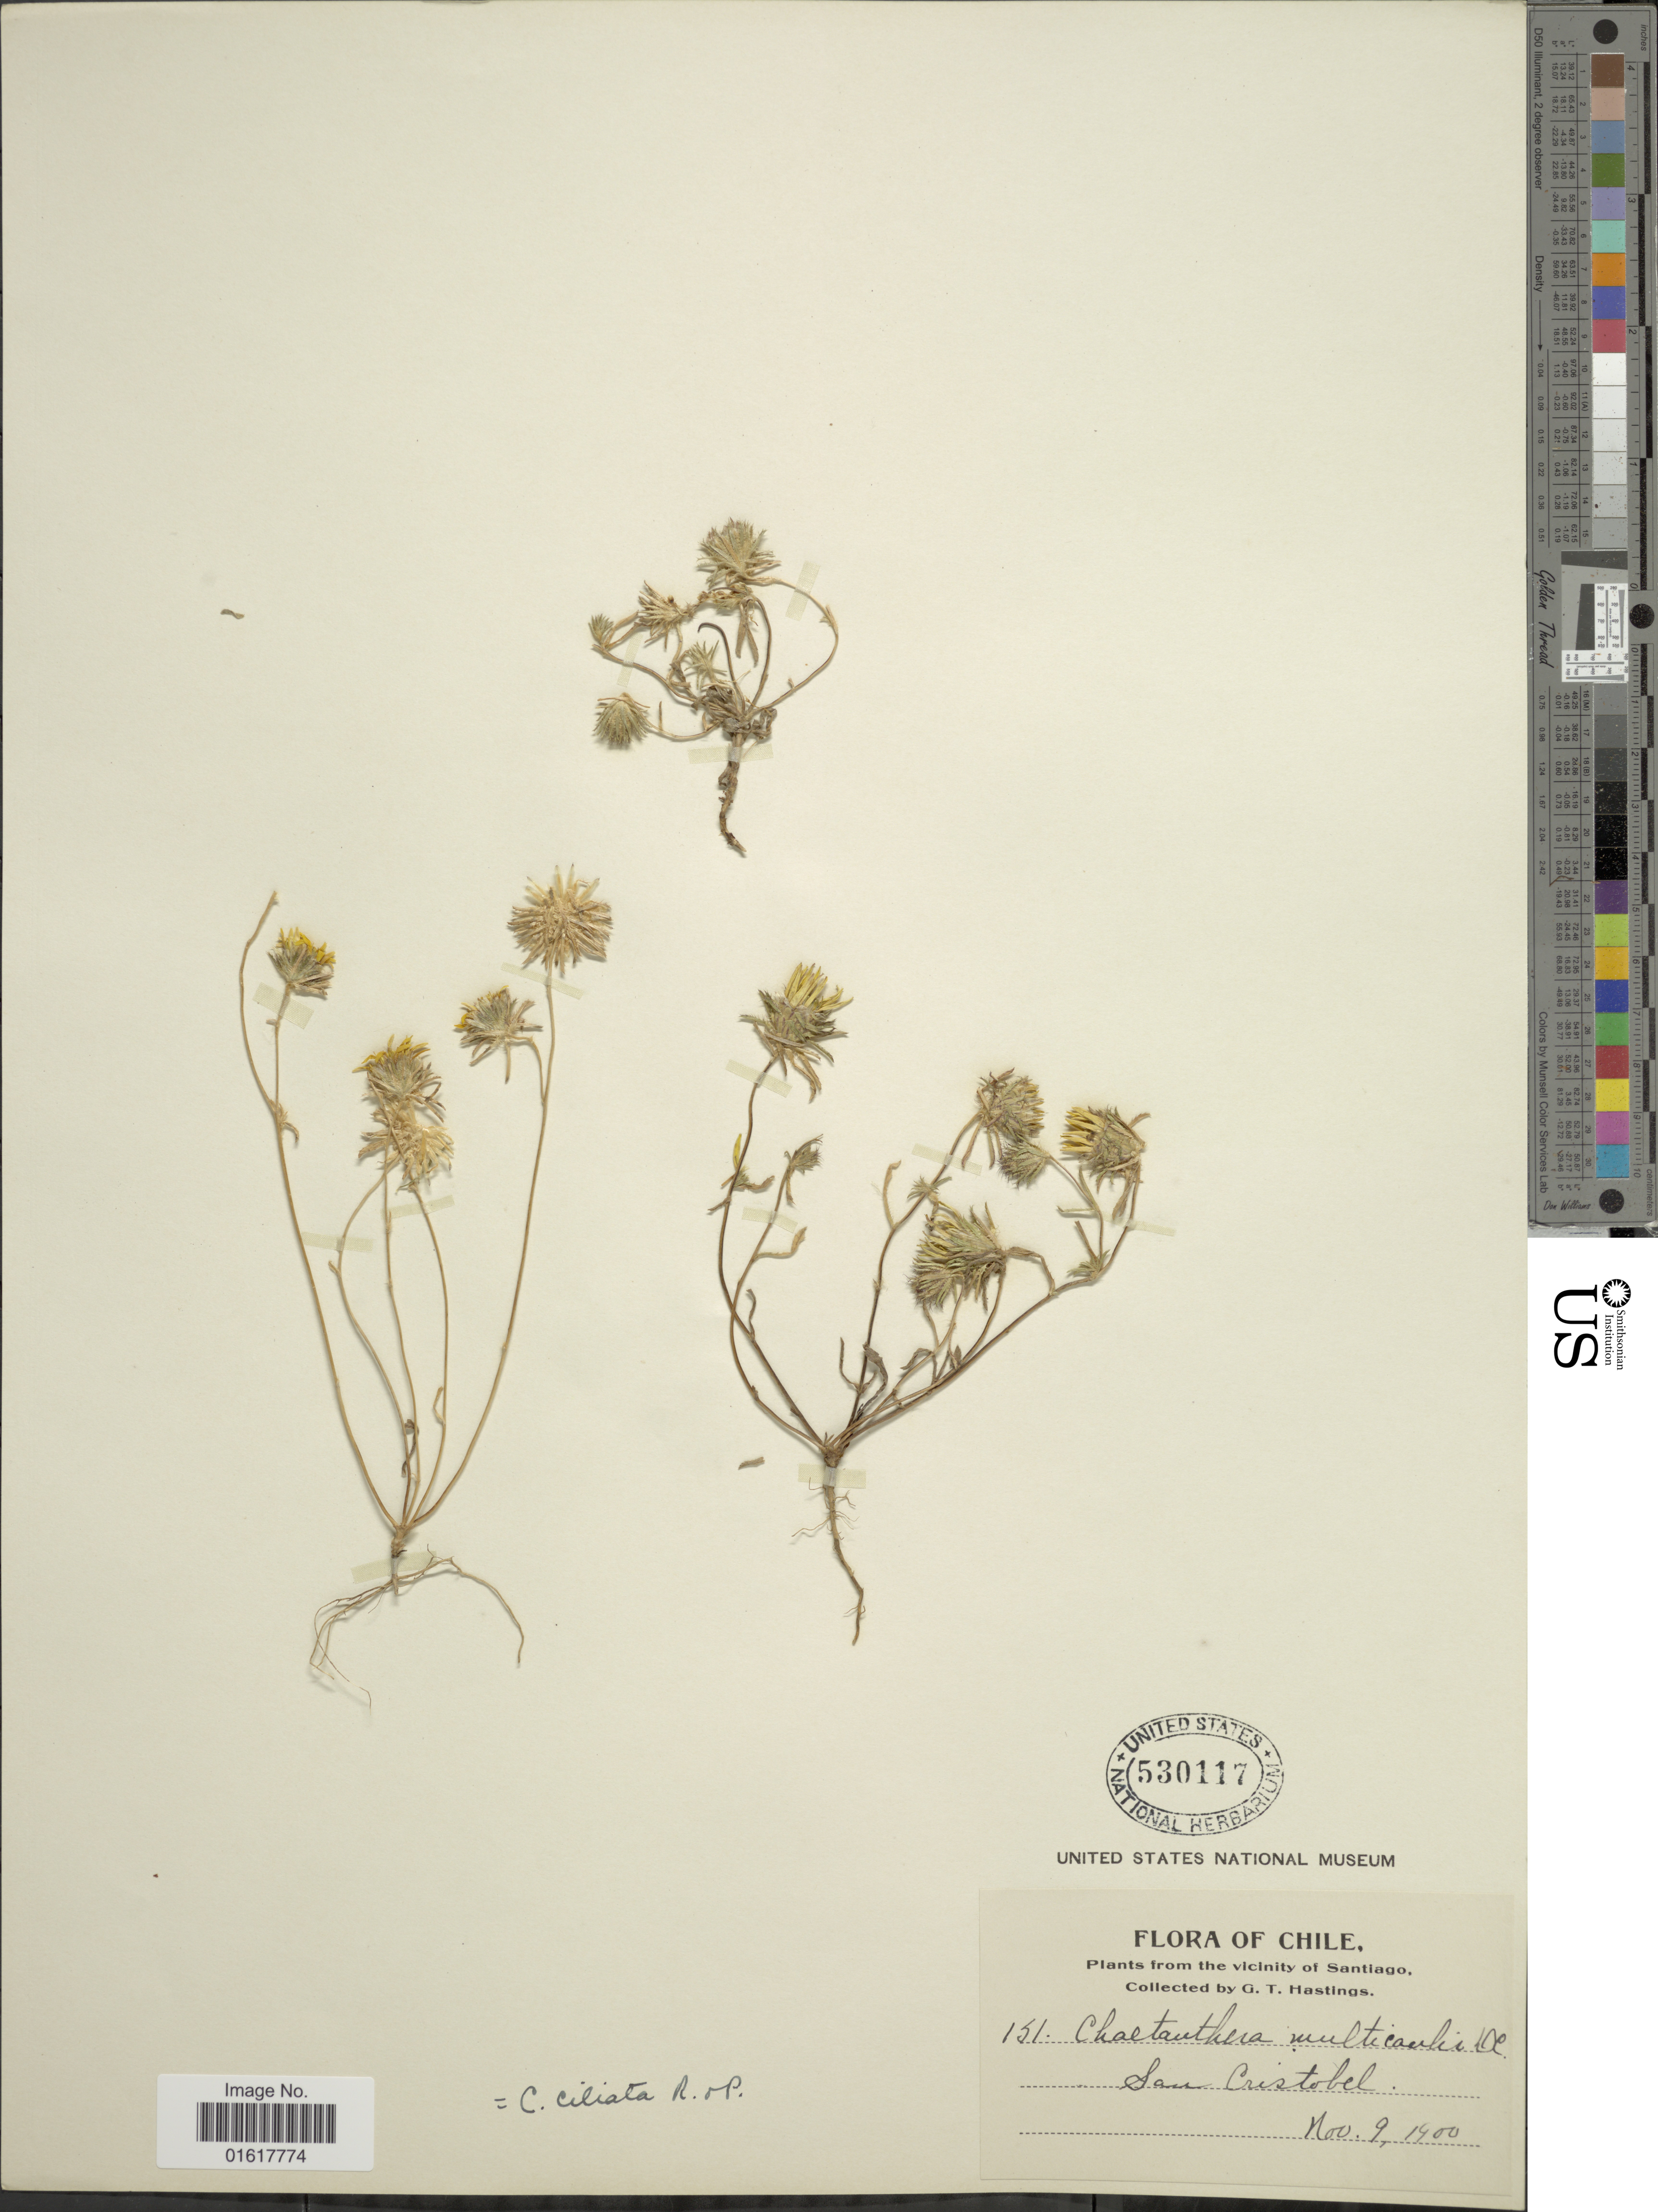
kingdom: Plantae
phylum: Tracheophyta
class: Magnoliopsida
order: Asterales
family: Asteraceae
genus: Chaetanthera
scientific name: Chaetanthera ciliata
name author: Ruiz & Pav.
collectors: G. Hastings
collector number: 151*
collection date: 1900-11-09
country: Chile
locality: San Cristobel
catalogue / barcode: US 530117